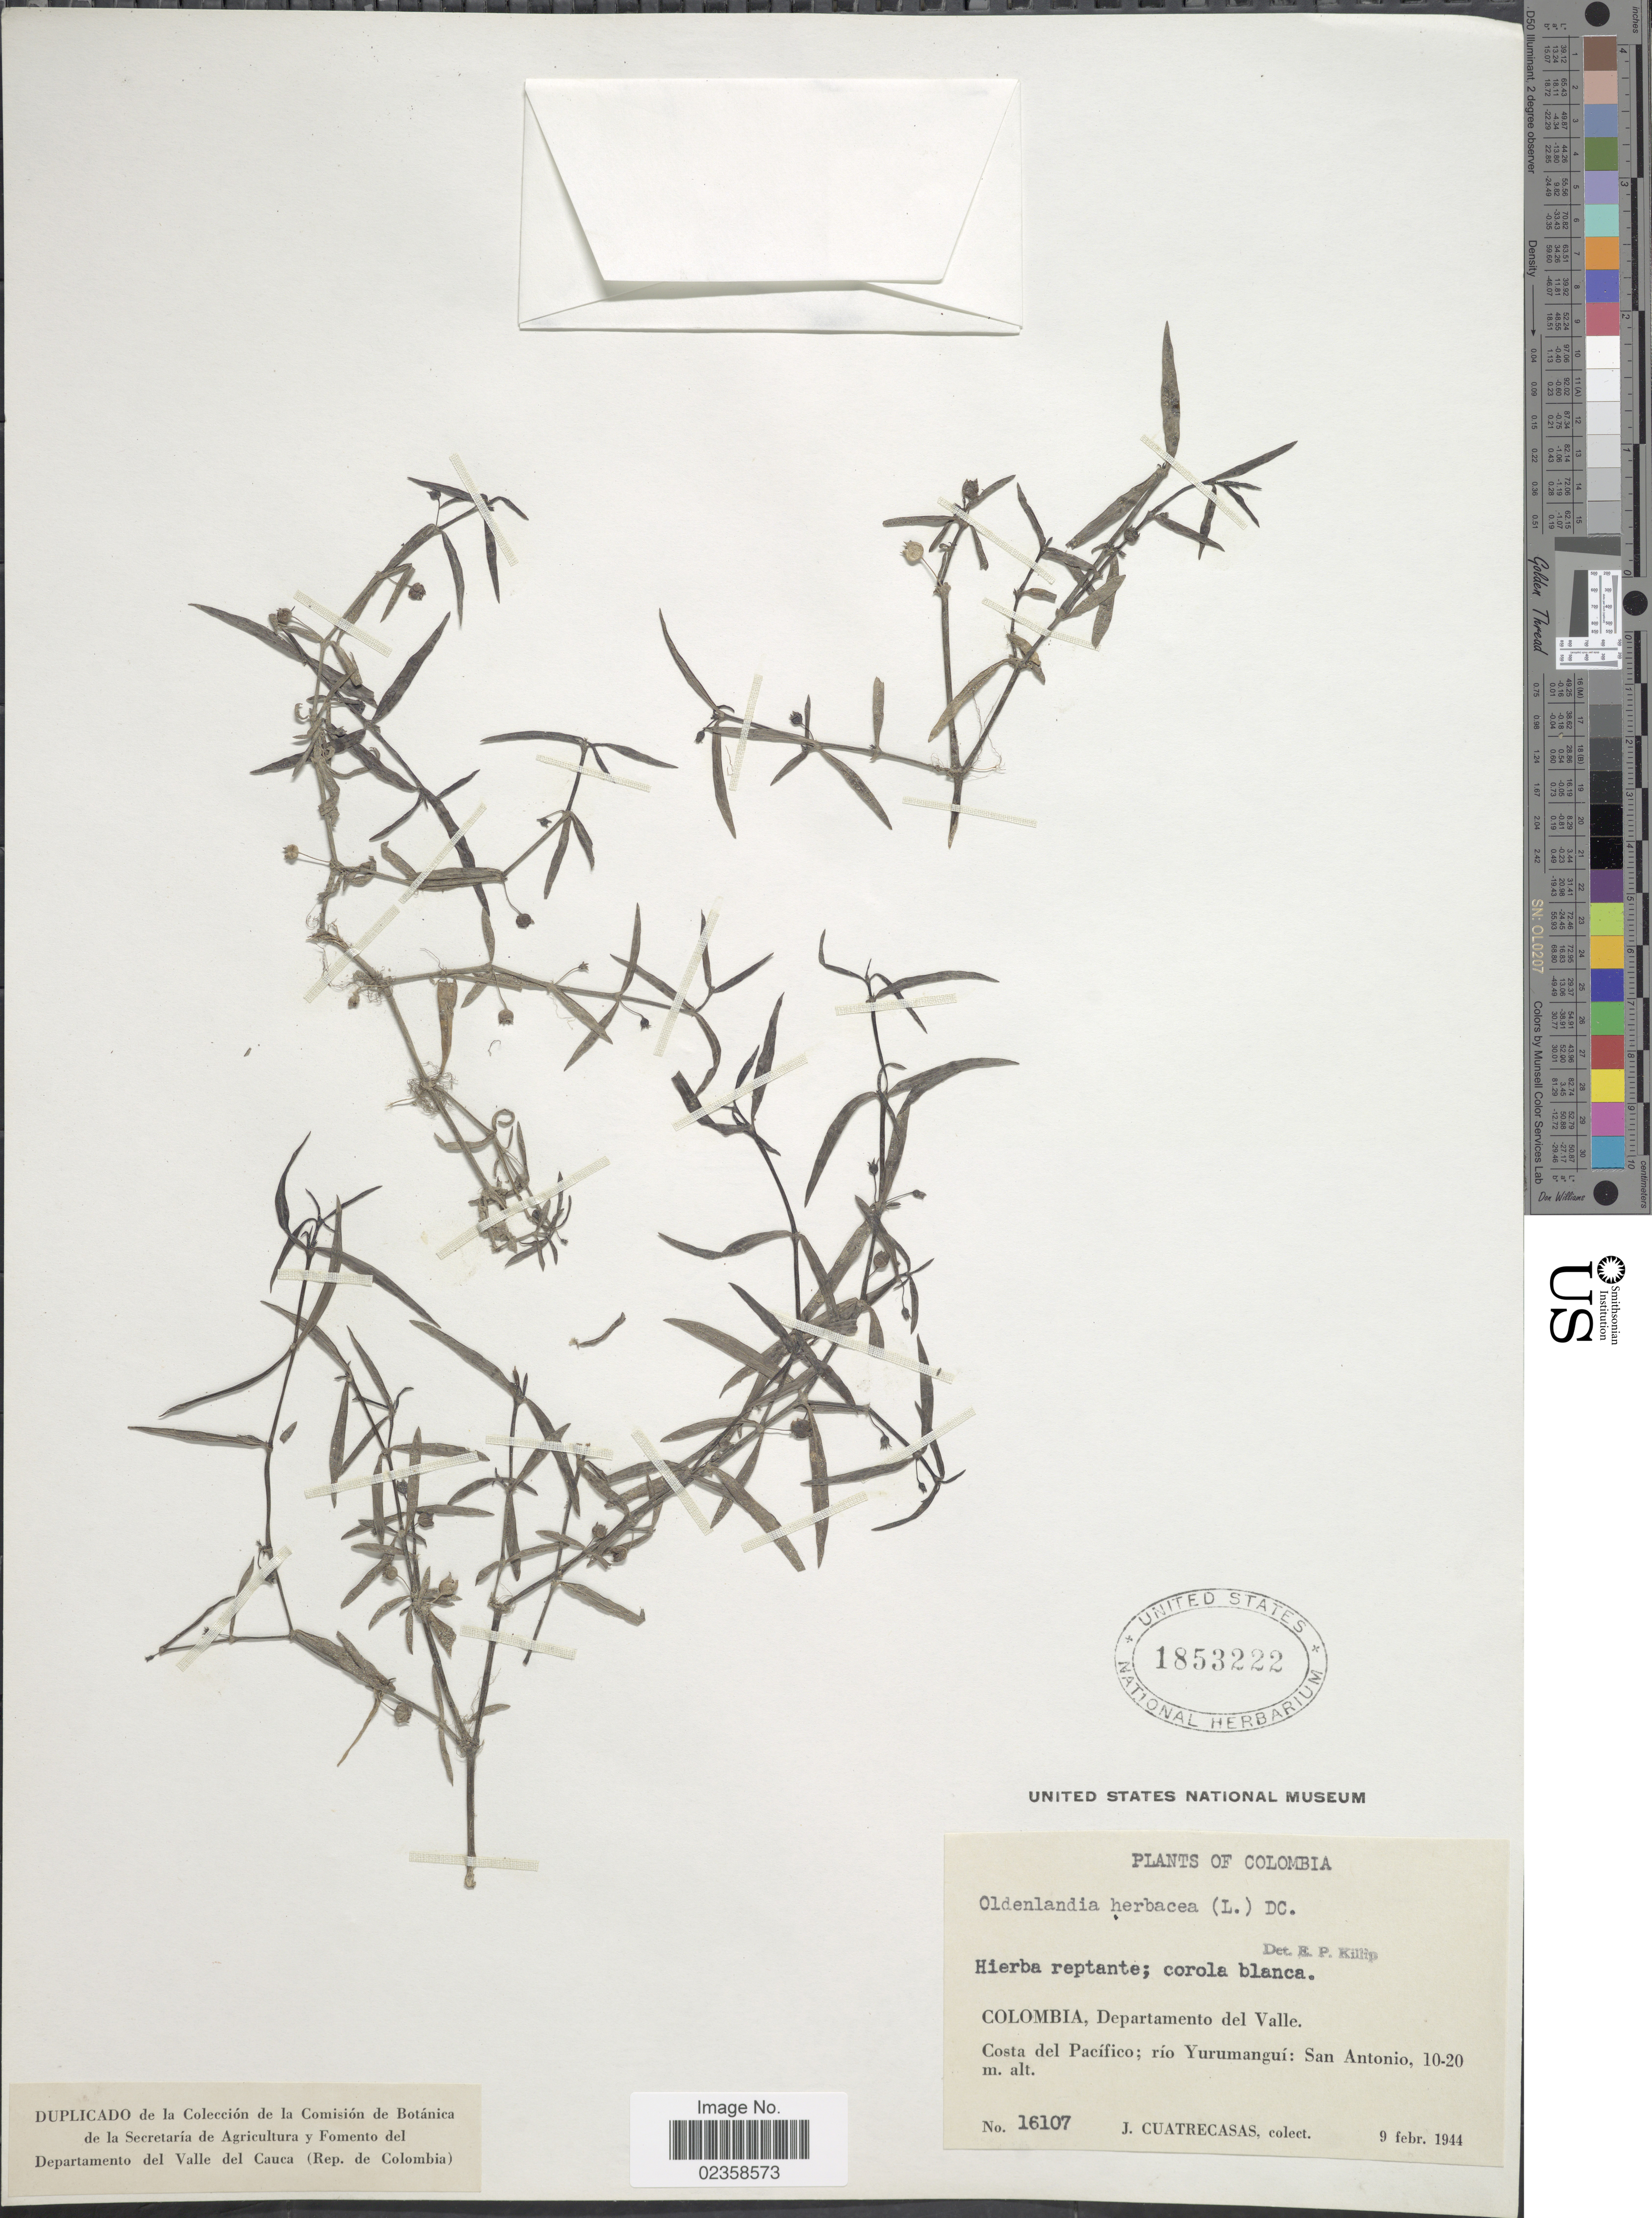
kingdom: Plantae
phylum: Tracheophyta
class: Magnoliopsida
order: Gentianales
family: Rubiaceae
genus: Oldenlandia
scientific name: Oldenlandia herbacea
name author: (L.) Roxb.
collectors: J. Cuatrecasas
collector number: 16107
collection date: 1944-02-09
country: Colombia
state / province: Valle del Cauca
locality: Colombia, Departamento del Valle, Costa del Pacifico; rio Yurumangui: San Antonio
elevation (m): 10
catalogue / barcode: US 1853222